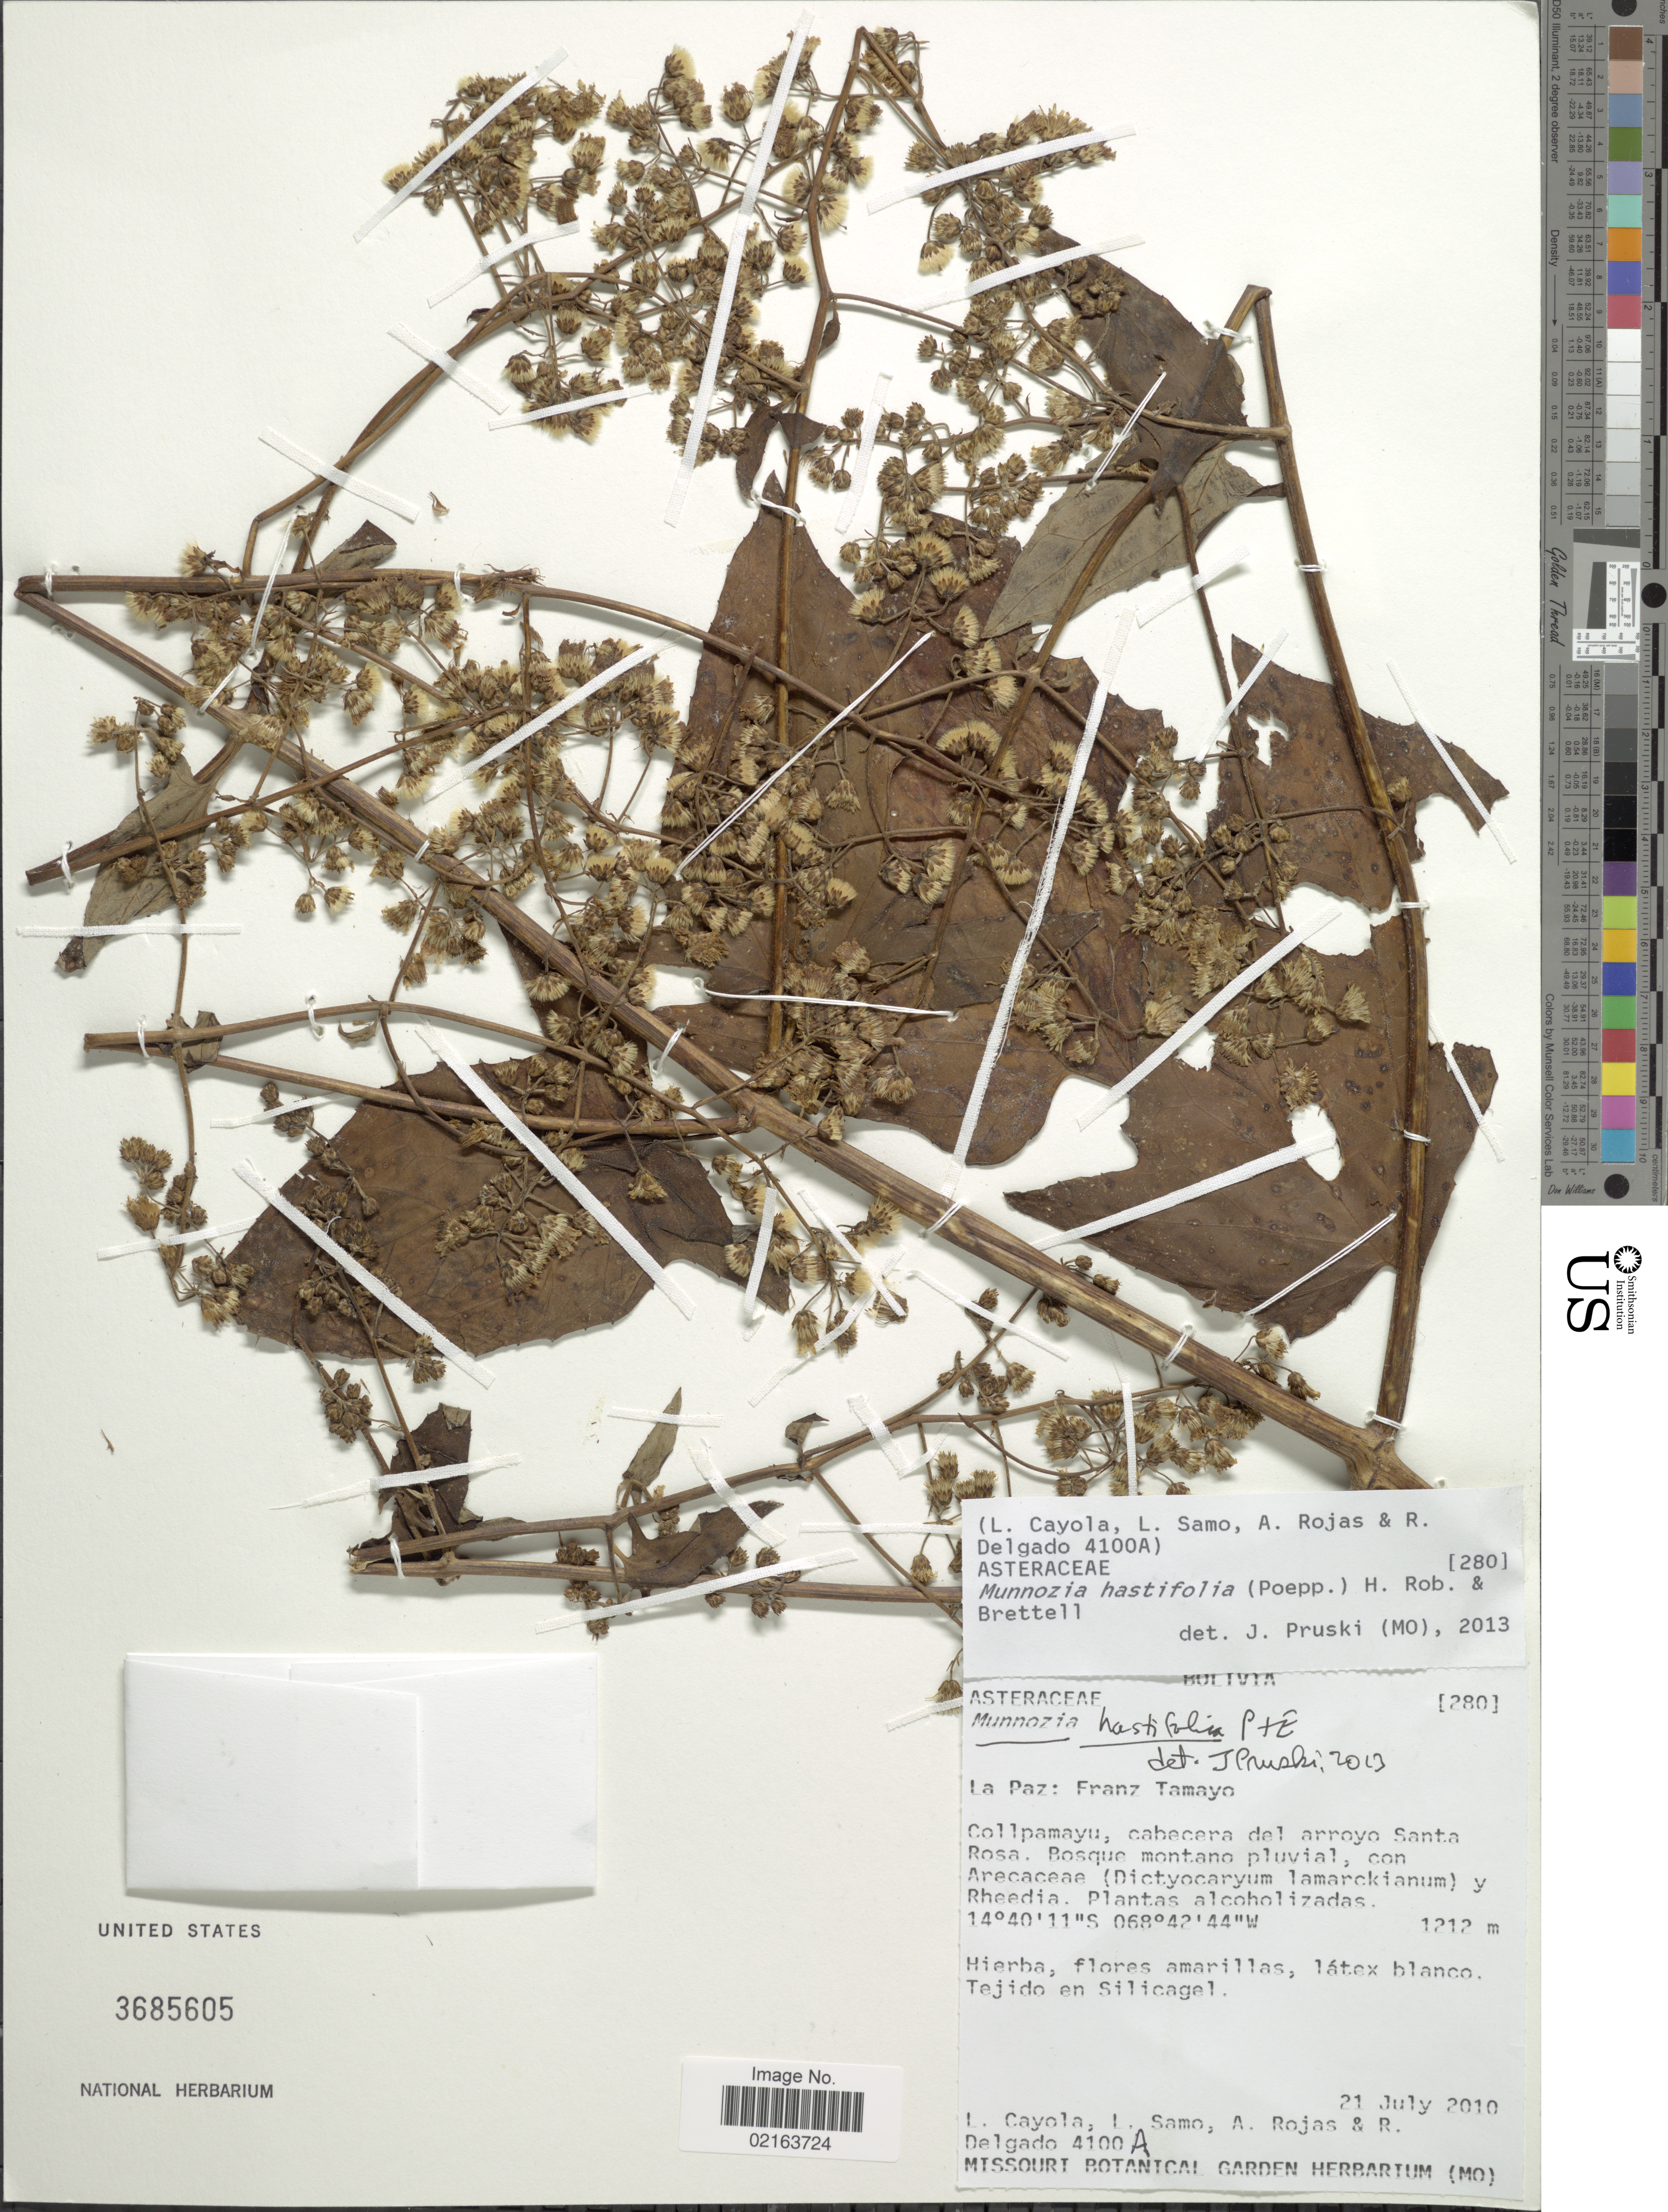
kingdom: Plantae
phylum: Tracheophyta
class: Magnoliopsida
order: Asterales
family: Asteraceae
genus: Munnozia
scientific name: Munnozia hastifolia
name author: (Poepp.) H. Rob. & Brettell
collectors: L. Cayola, L. Samo, A. Rojas & R. Delgado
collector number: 4100A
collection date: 2010-07-21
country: Bolivia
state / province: La Paz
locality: La Paz: Franz Tamayo, Collpamayu, cabecera del arroyo Santa Rosa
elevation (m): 1212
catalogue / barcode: US 3685605